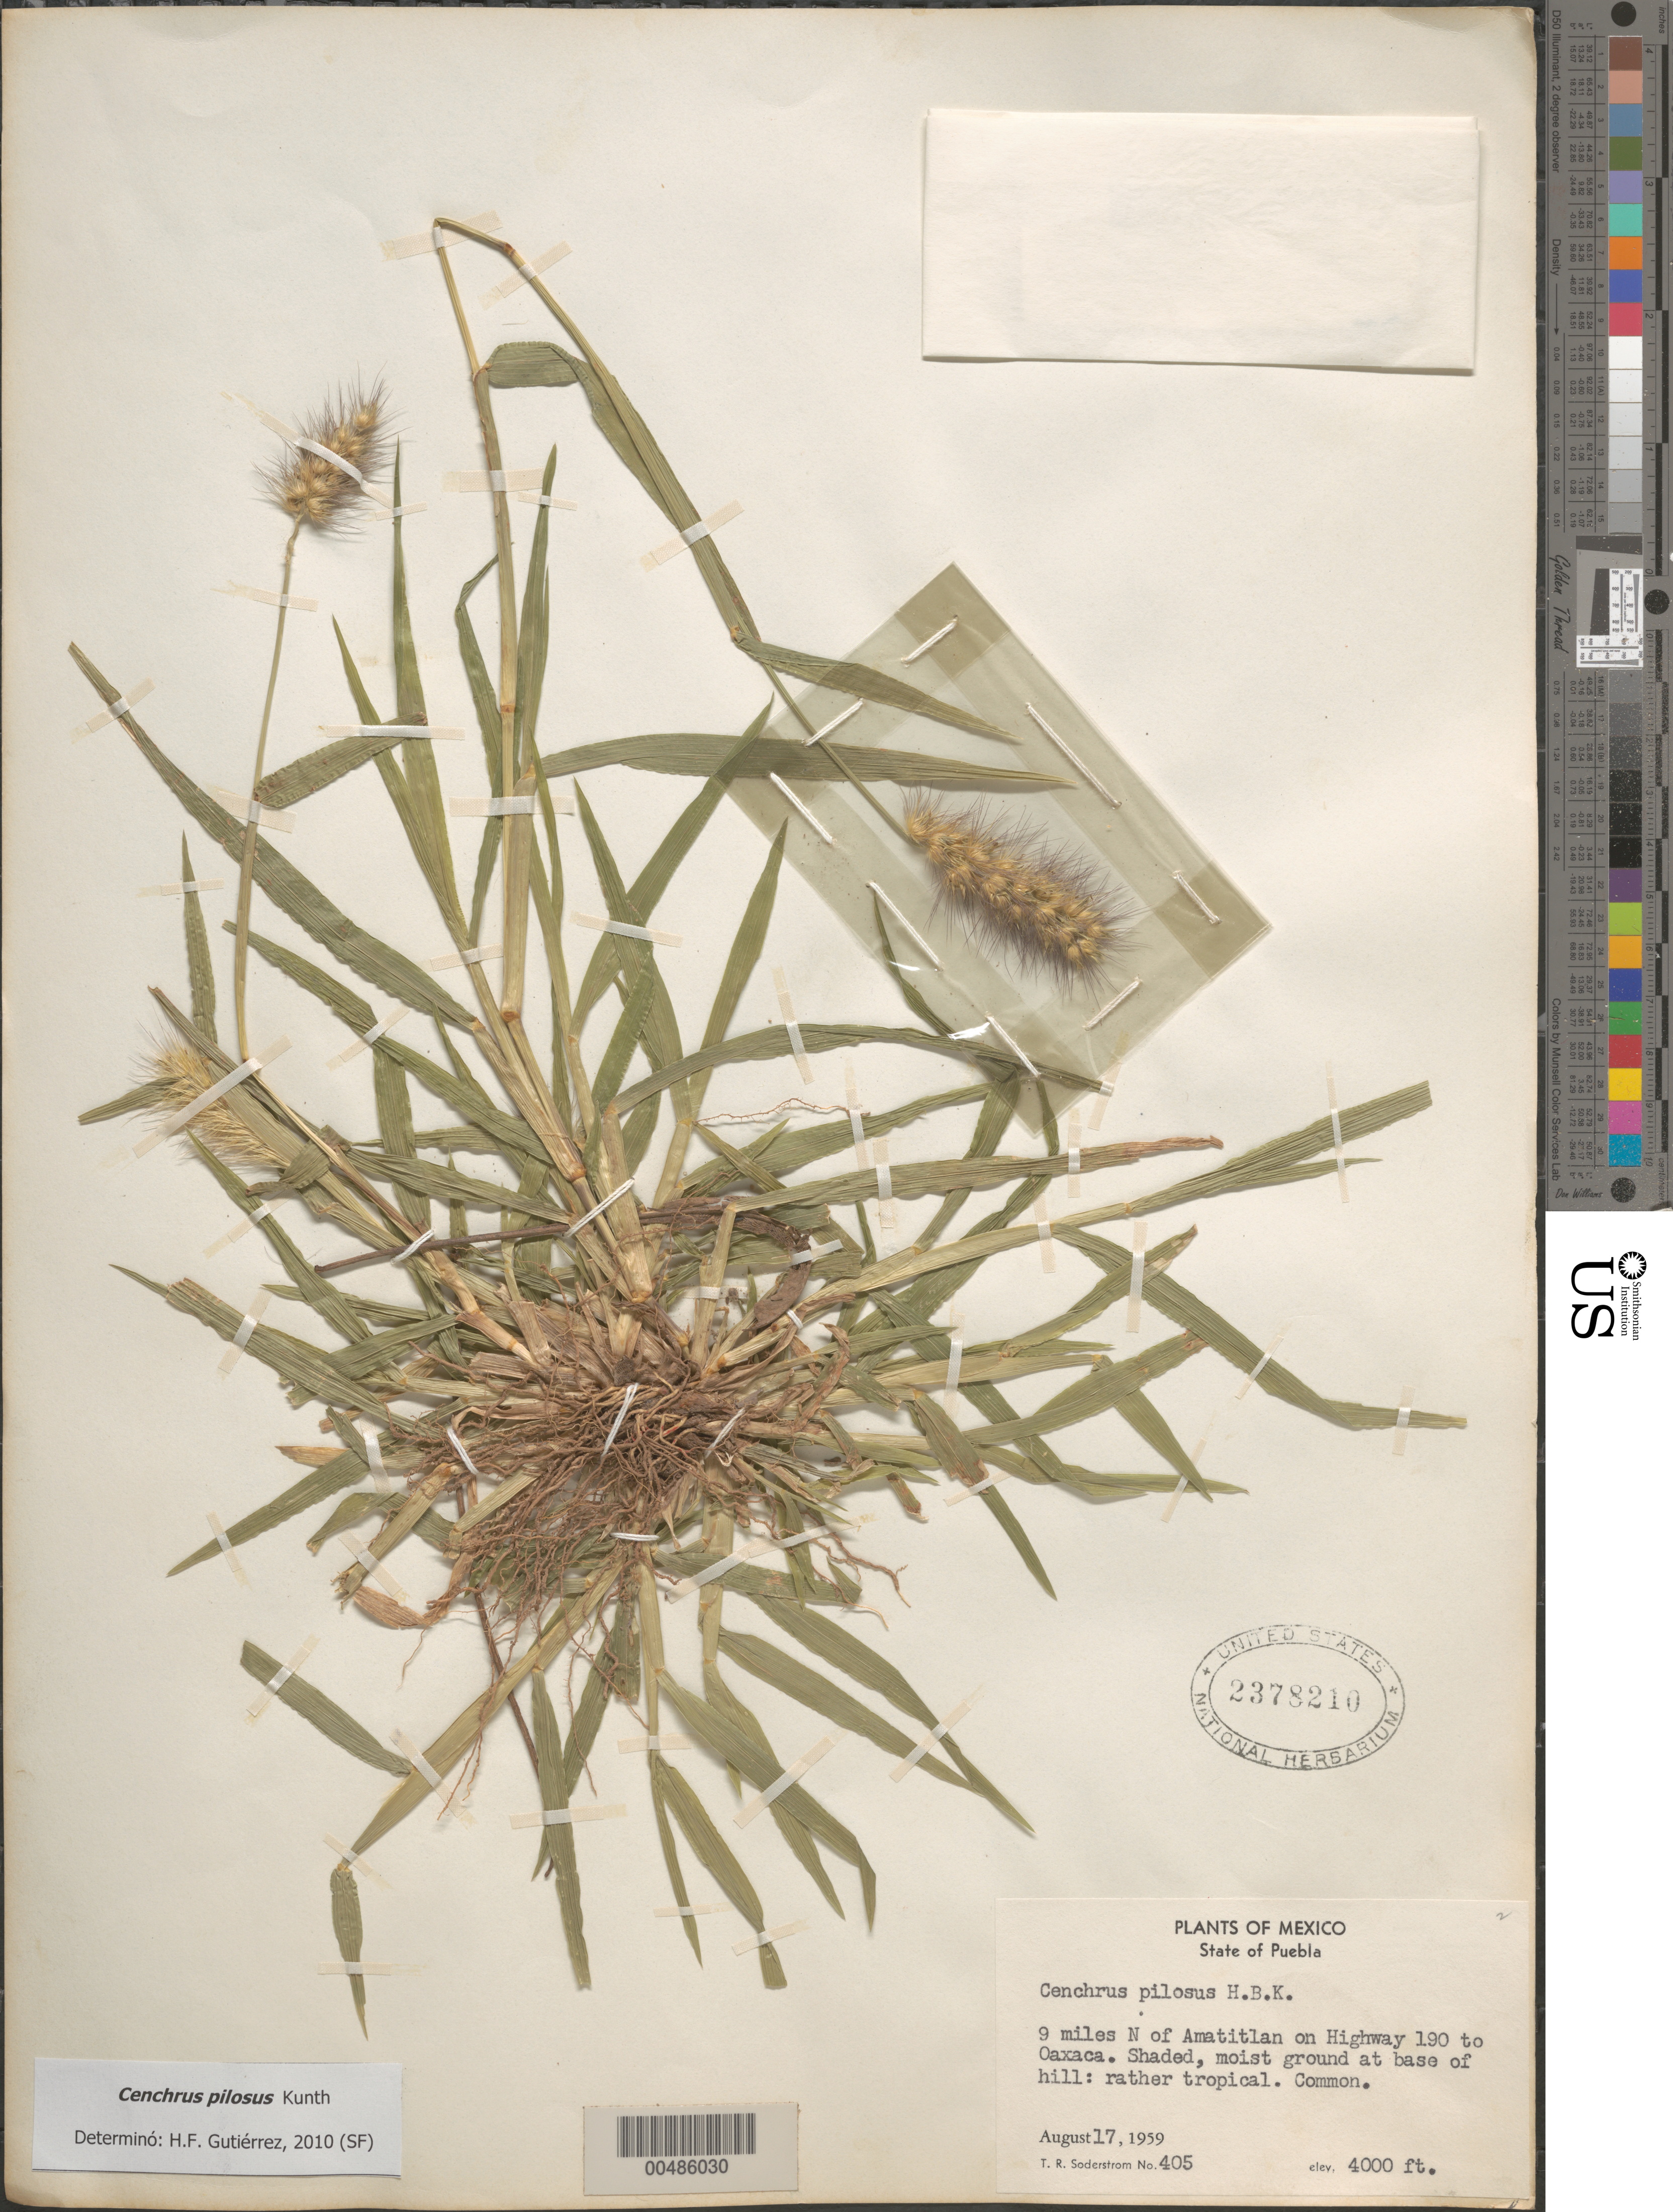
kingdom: Plantae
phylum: Tracheophyta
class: Liliopsida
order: Poales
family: Poaceae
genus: Cenchrus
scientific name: Cenchrus pilosus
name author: Kunth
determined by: Gutiérrez, H. F.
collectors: T. R. Soderstrom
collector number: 405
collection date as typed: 17 Aug 1959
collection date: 1959-08-17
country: Mexico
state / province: Puebla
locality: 9 mi N of Amatitlan on Highway 190 to Oaxaca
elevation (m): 1219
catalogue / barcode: US 2378210